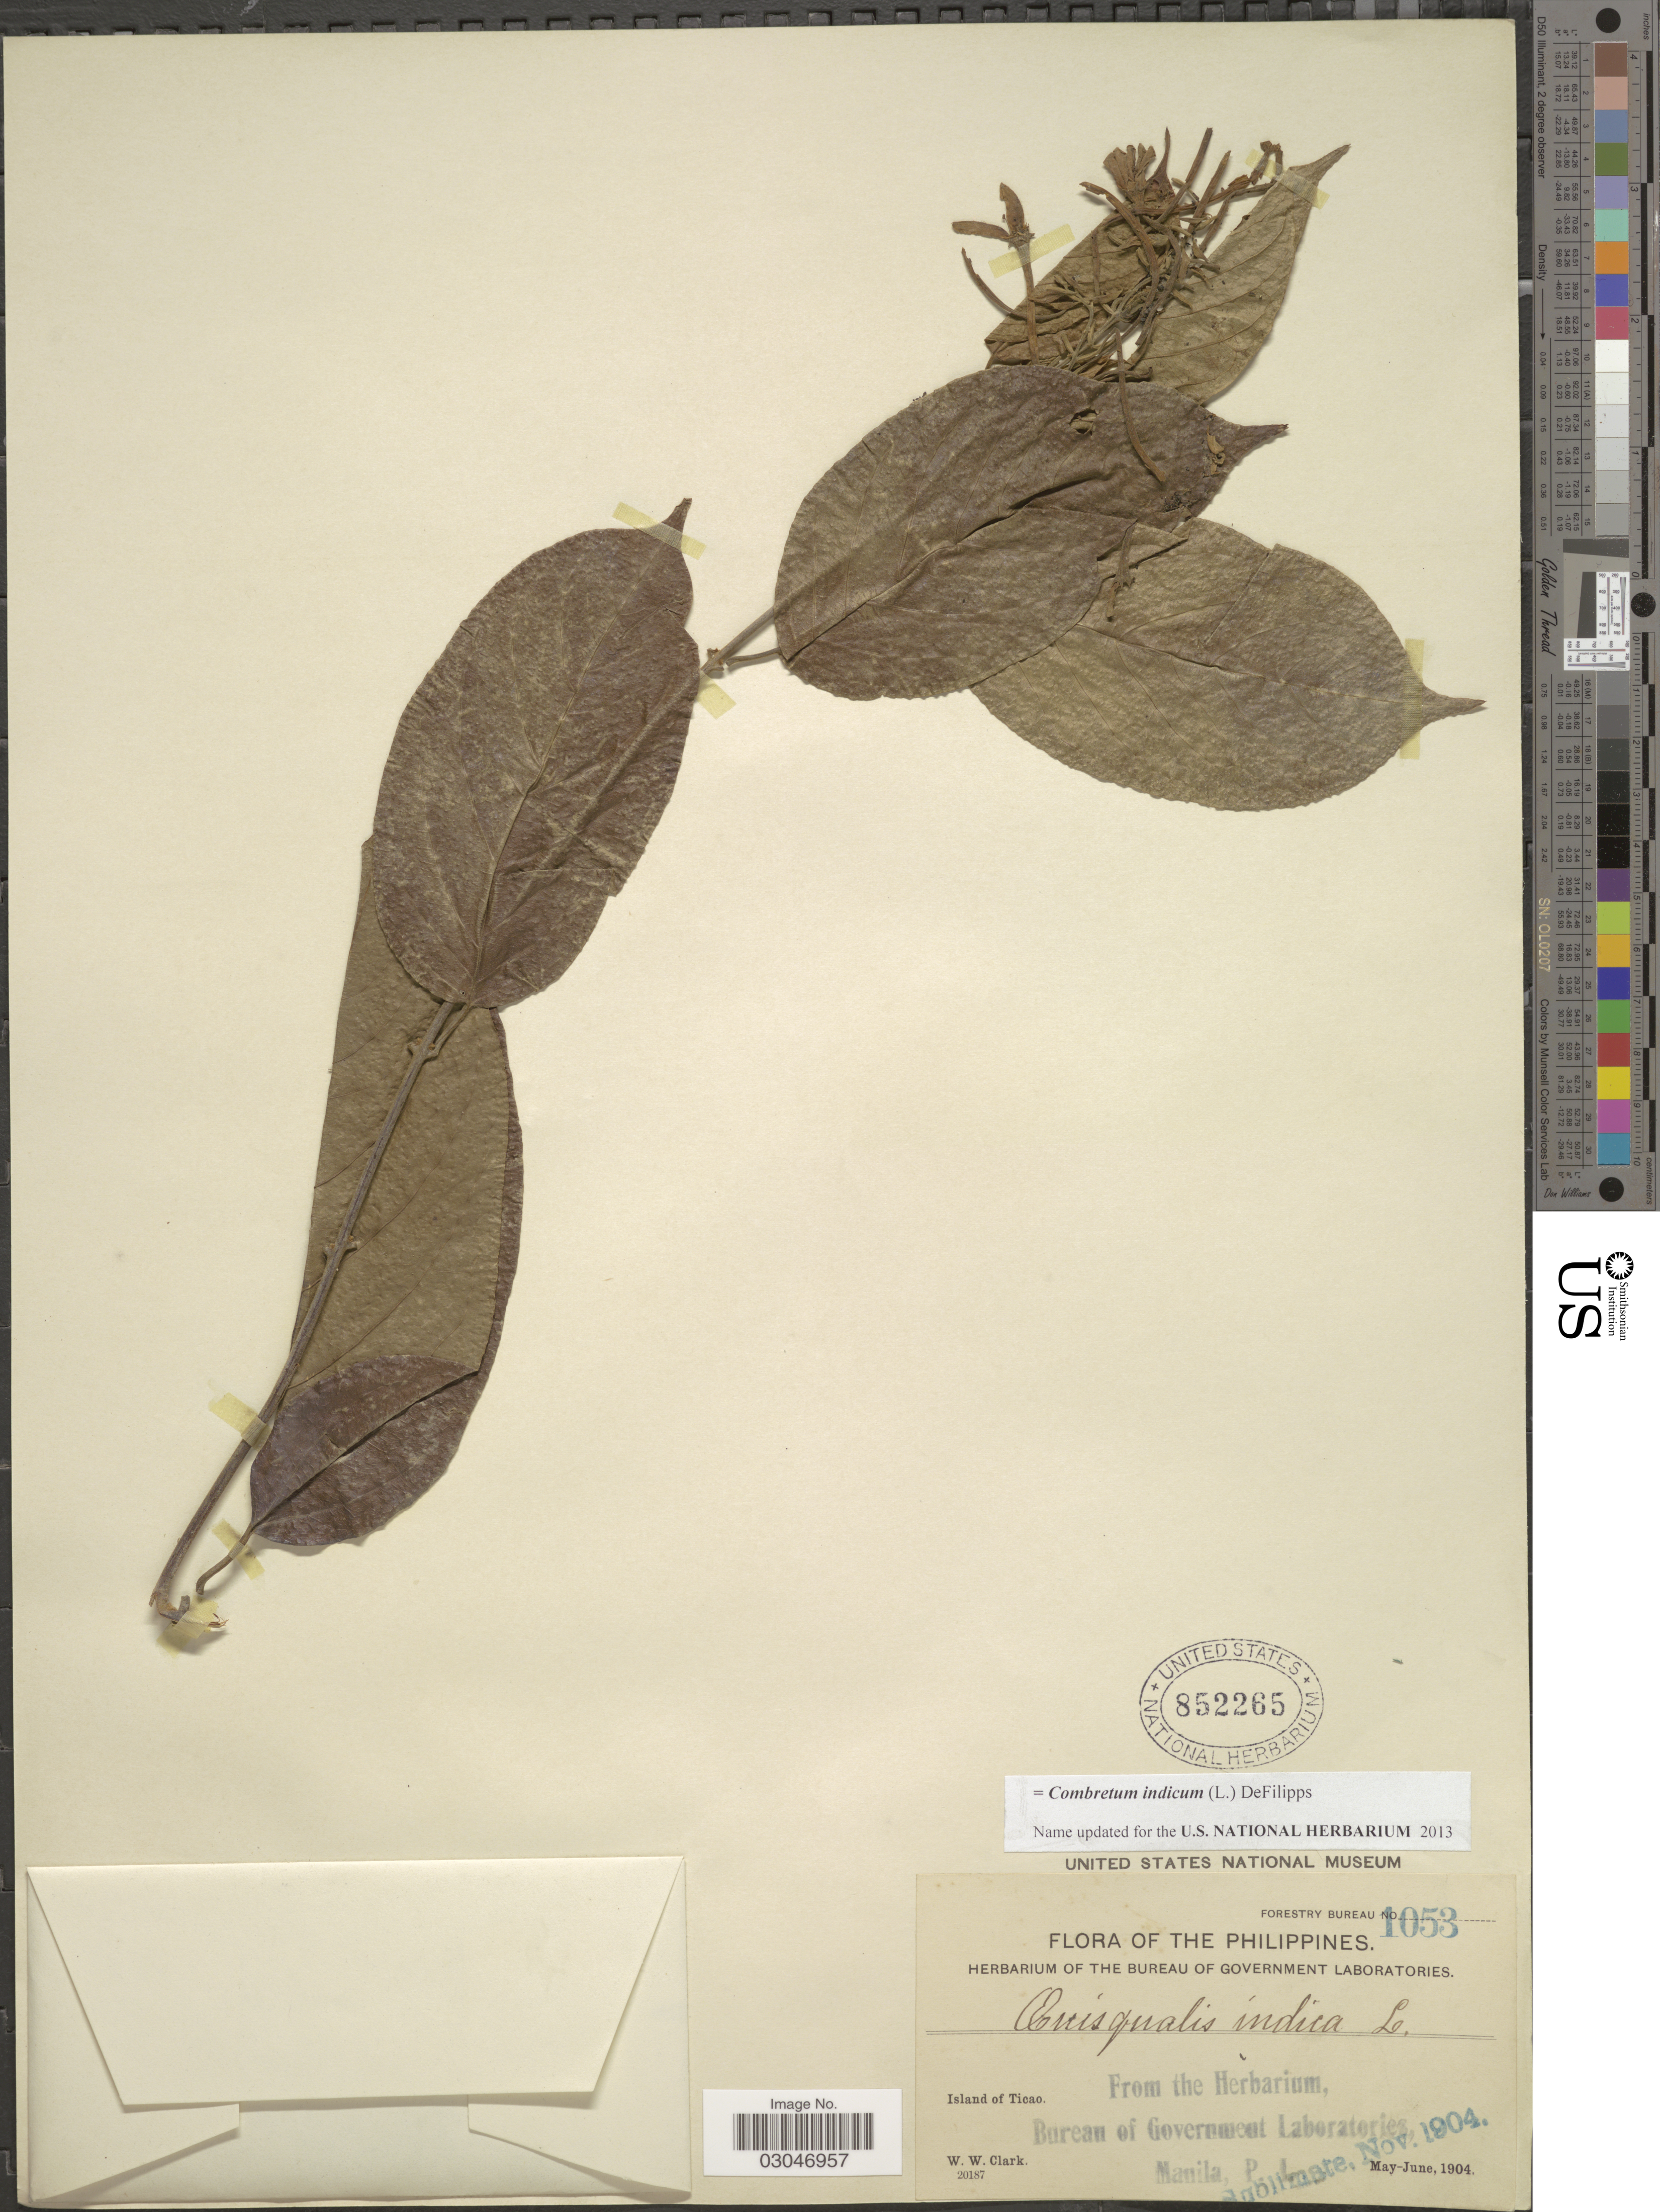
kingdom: Plantae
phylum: Tracheophyta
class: Magnoliopsida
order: Myrtales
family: Combretaceae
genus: Combretum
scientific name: Combretum indicum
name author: (L.) DeFilipps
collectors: W. W. Clark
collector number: Forestry Bureau 1053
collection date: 1904-05/1904-06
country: Philippines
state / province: Bicol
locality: Island of Ticao.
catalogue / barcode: US 852265